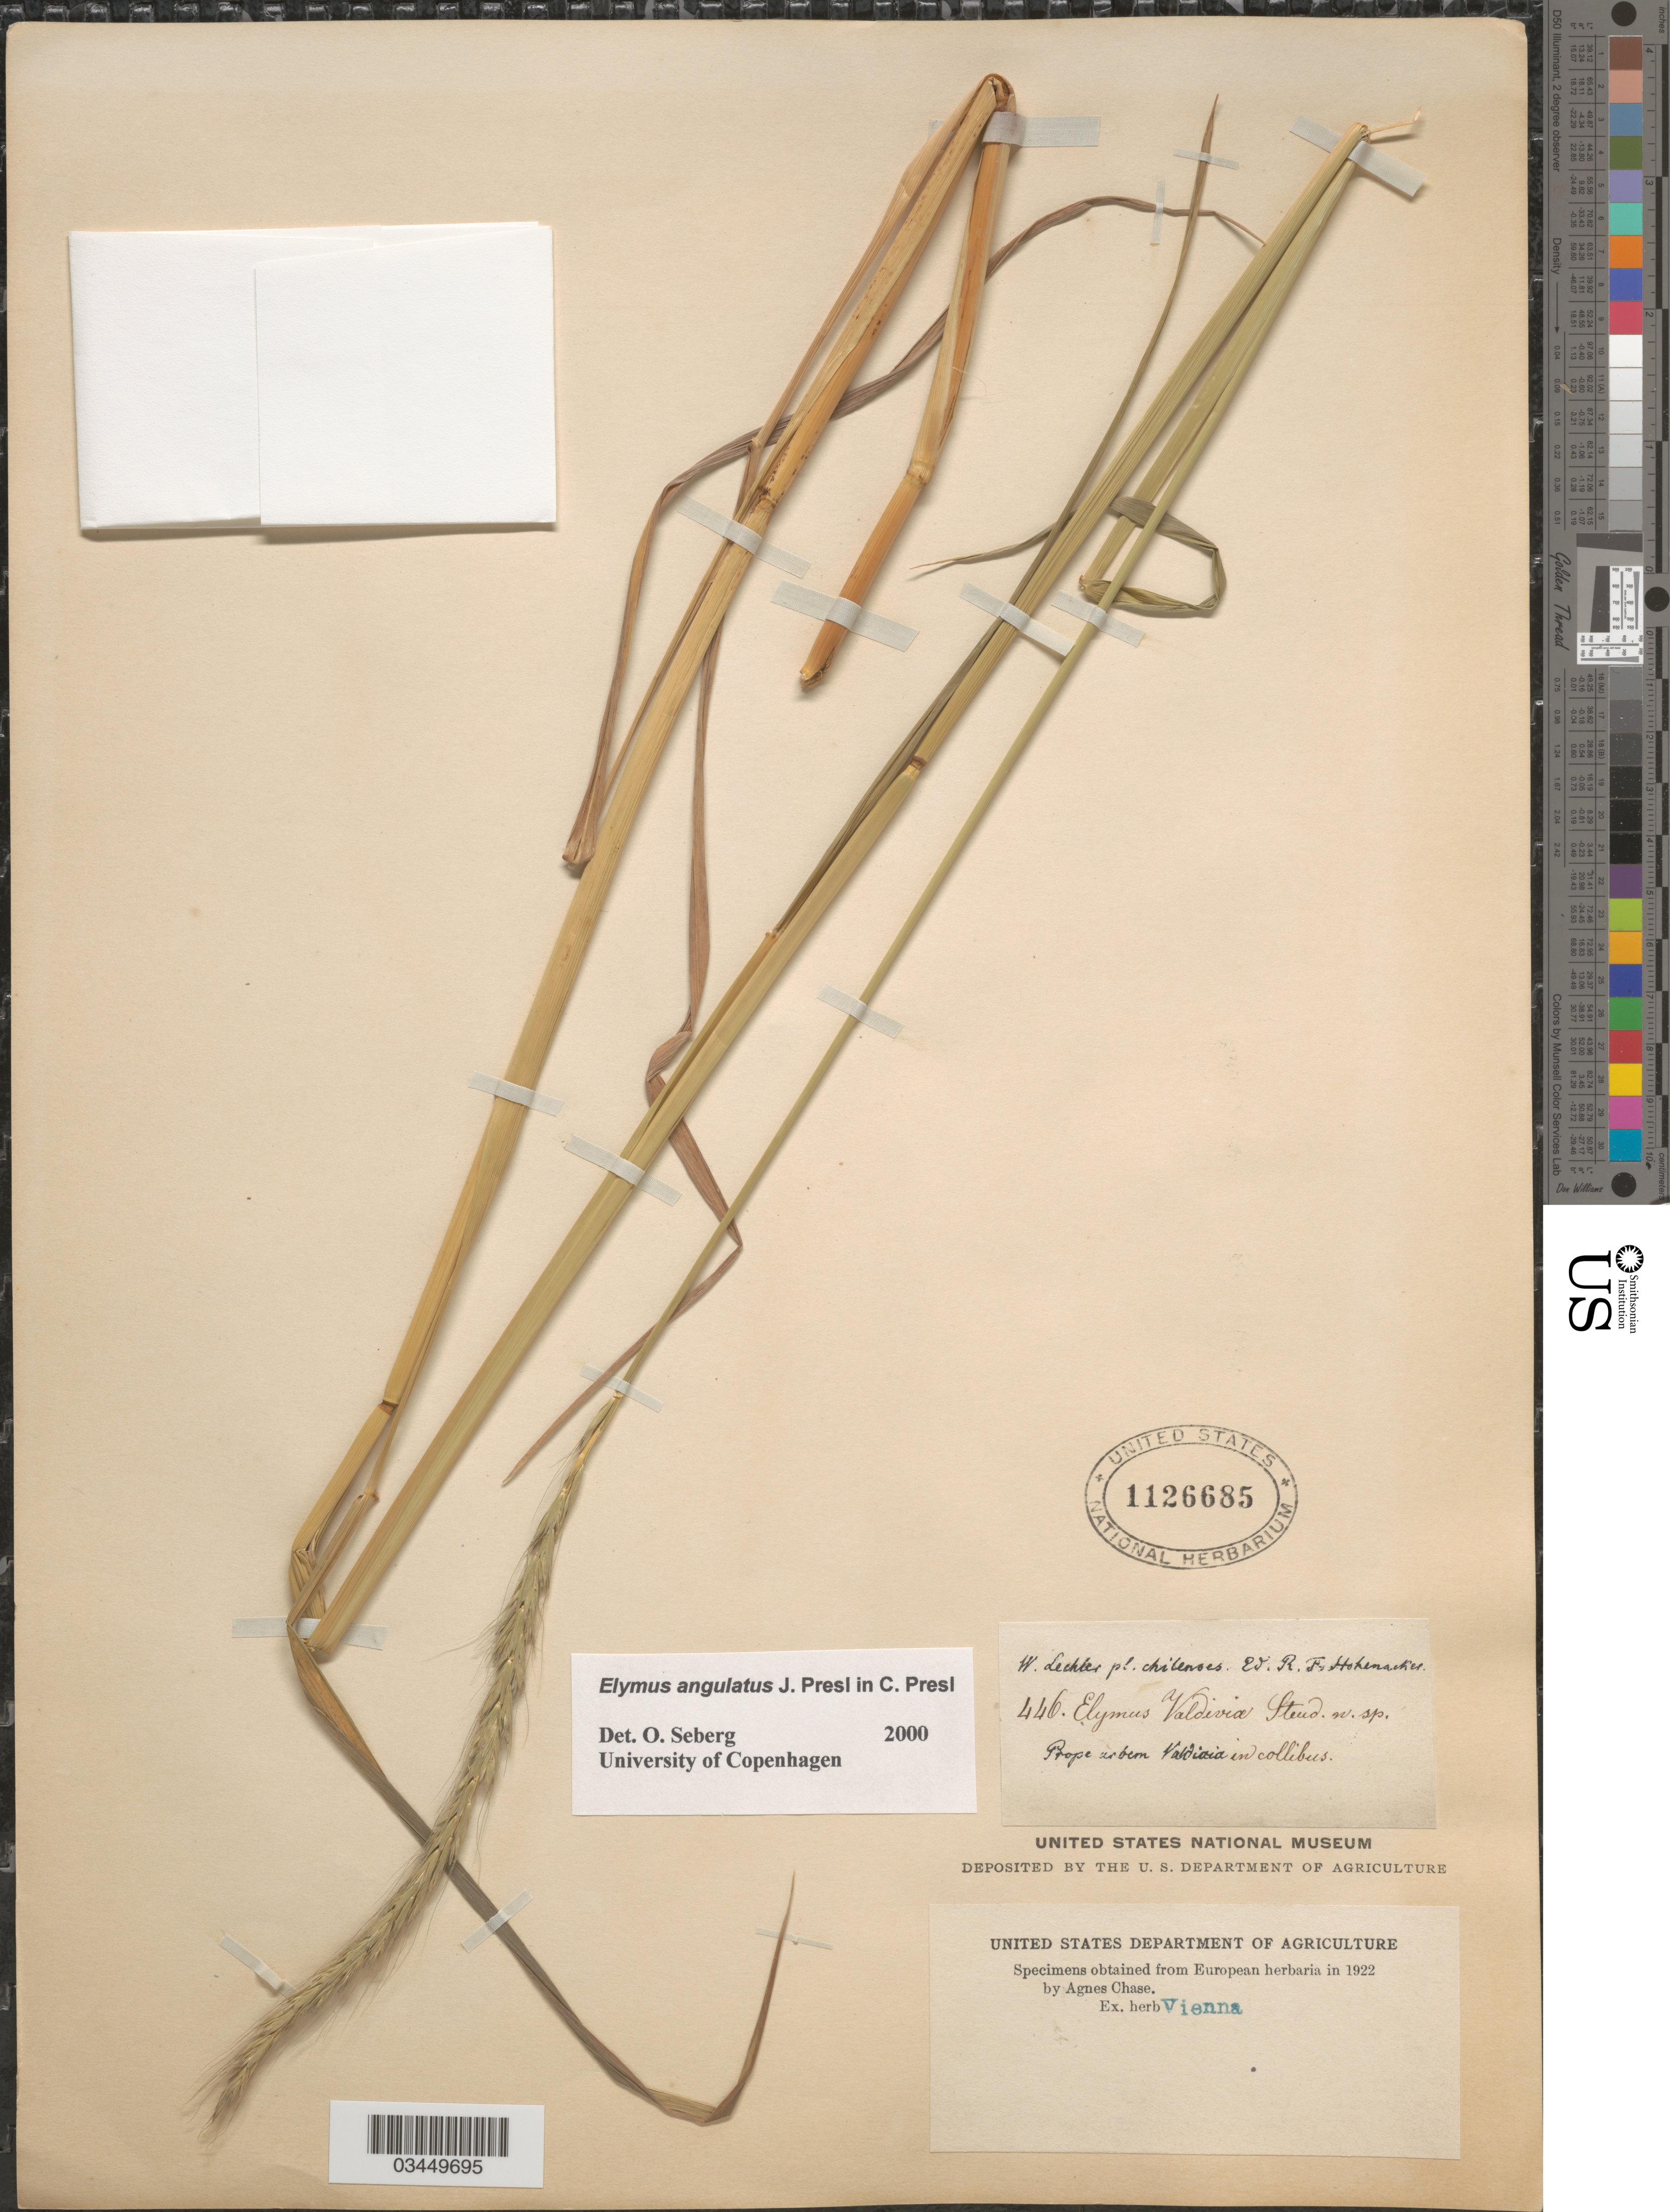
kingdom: Plantae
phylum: Tracheophyta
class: Liliopsida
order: Poales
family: Poaceae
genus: Elymus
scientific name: Elymus angulatus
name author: J. Presl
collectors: W. Lechler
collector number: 466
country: Chile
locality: Prope urbem Valdivia in collibus.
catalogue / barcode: US 1126685